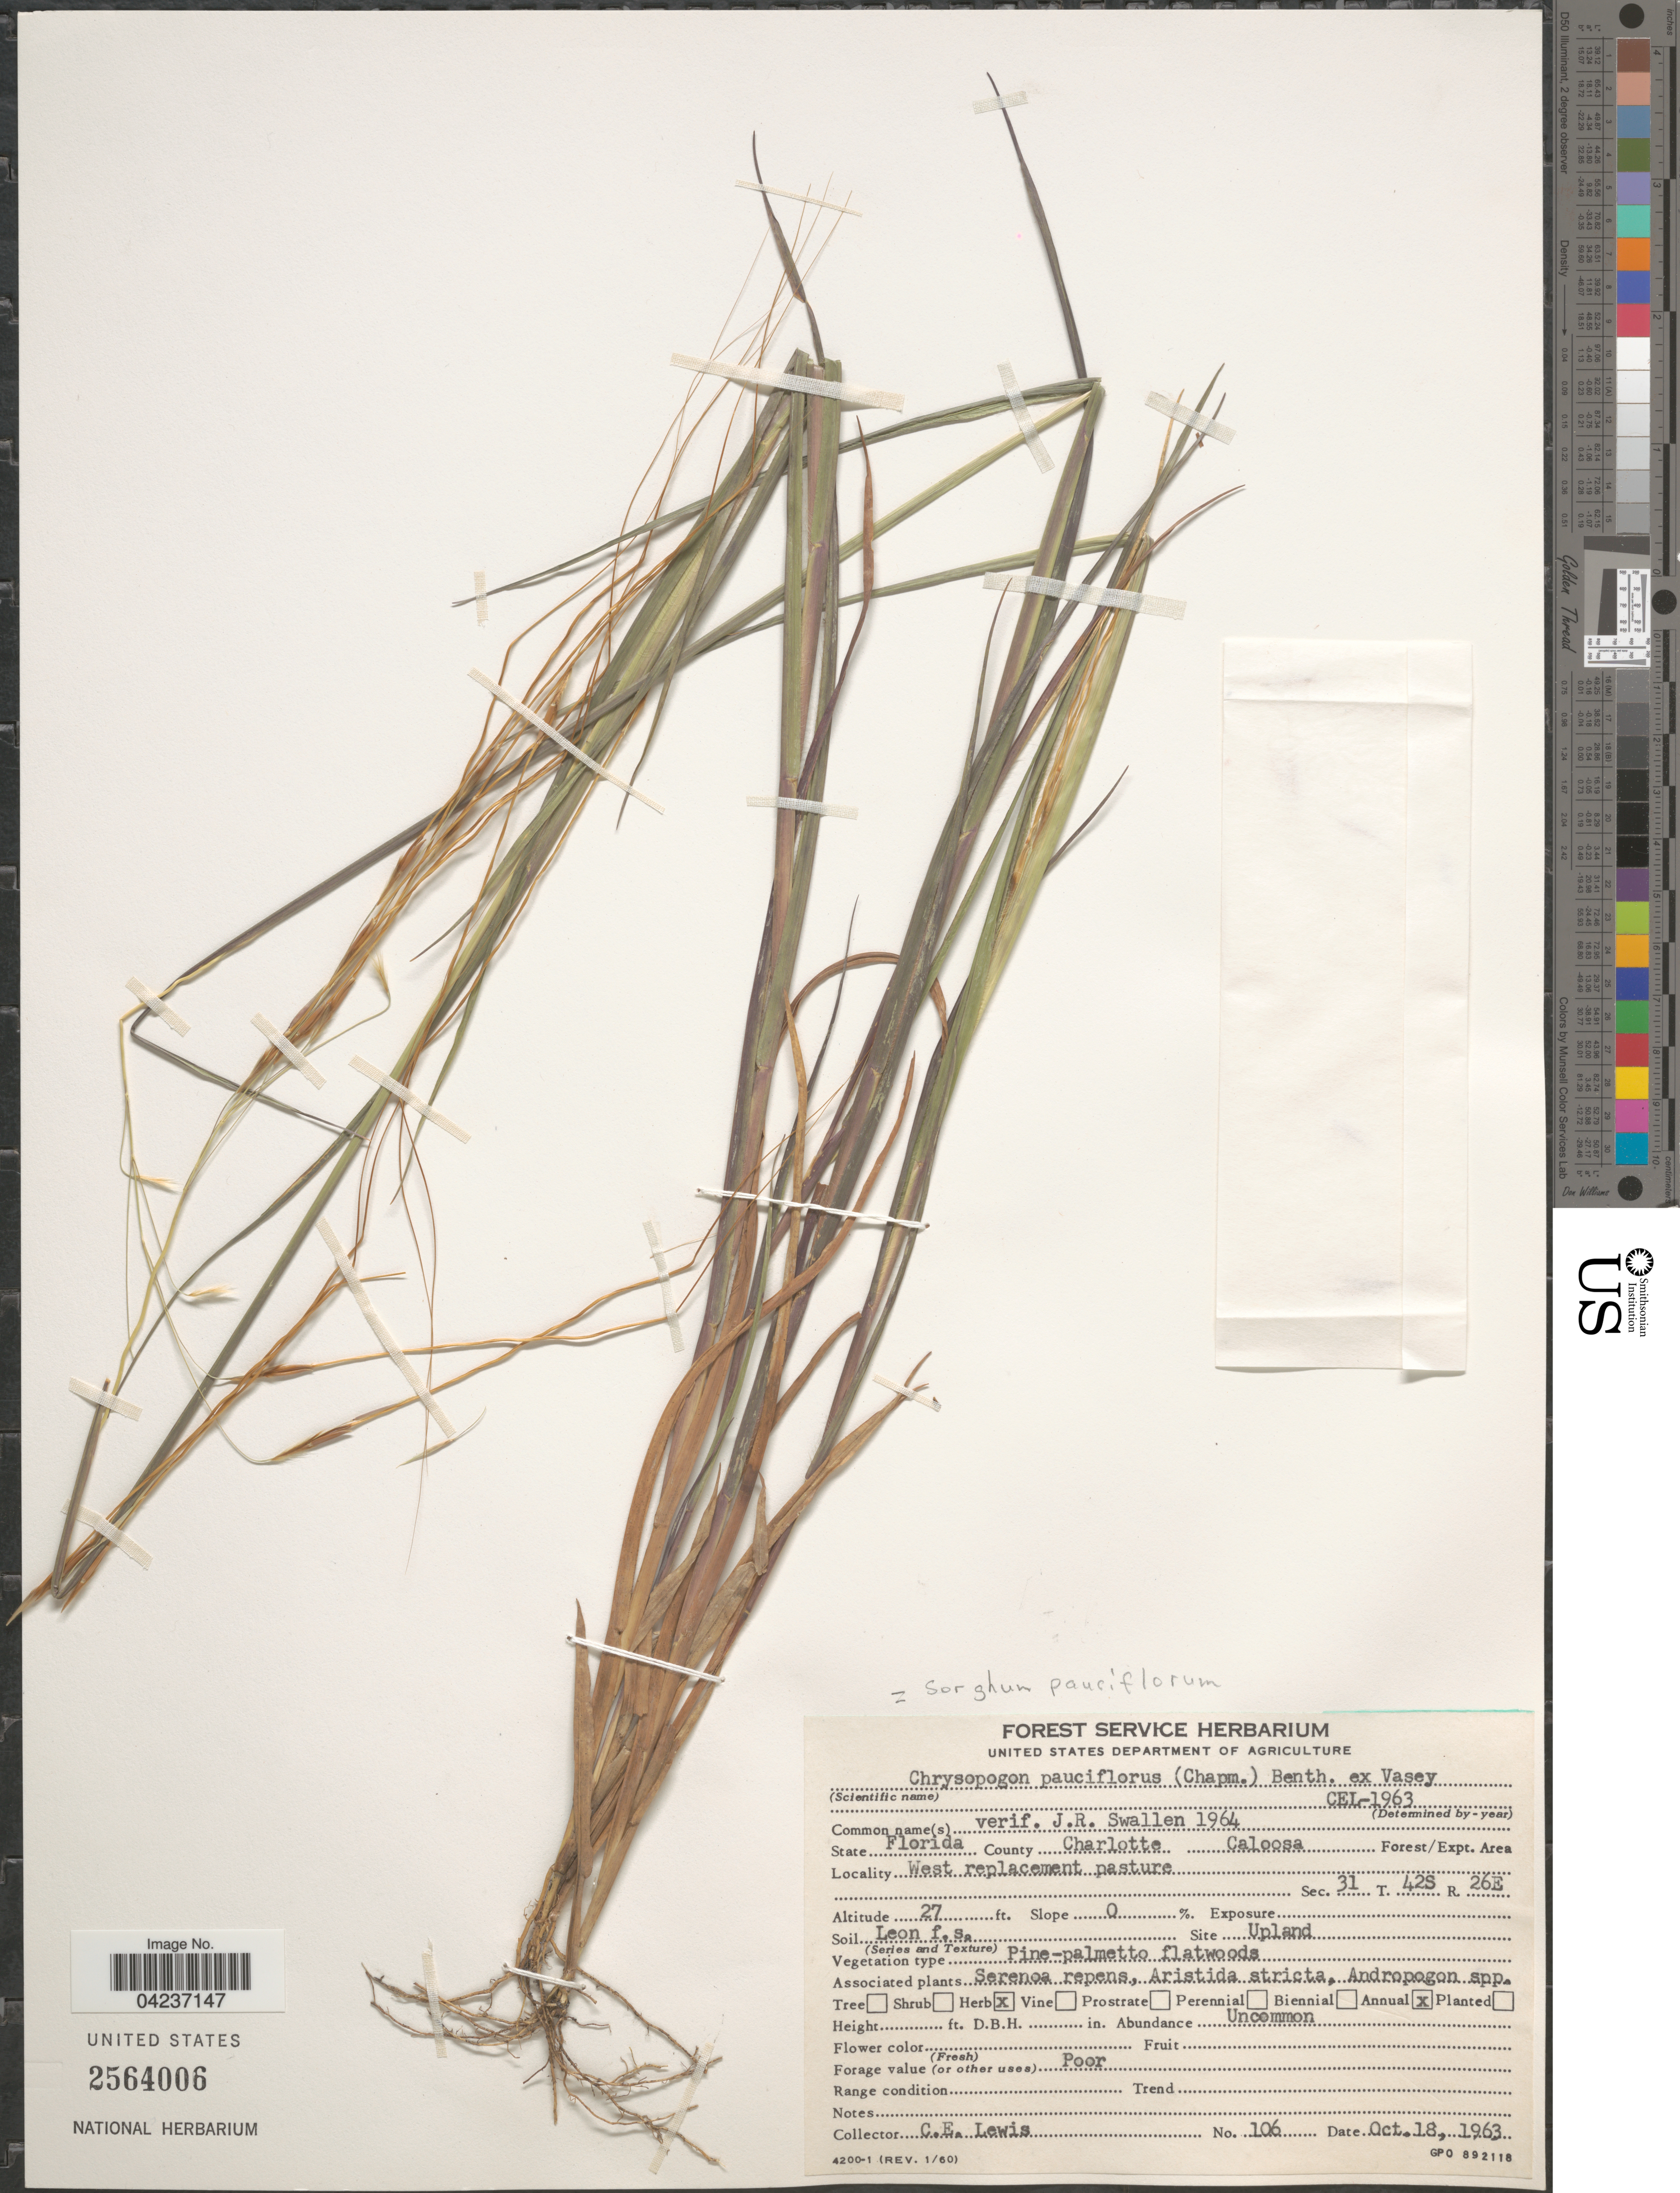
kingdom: Plantae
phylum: Tracheophyta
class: Liliopsida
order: Poales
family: Poaceae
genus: Chrysopogon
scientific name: Chrysopogon pauciflorus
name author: (Chapm.) Benth. ex Vasey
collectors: C. Lewis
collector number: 106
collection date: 1963-10-18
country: United States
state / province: Florida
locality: County Charlotte. Caloosa Forest/Expt. Area. West replacement pasture. Sec. 31 T. 42S R. 26E. Slope O.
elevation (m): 8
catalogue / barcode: US 2564006